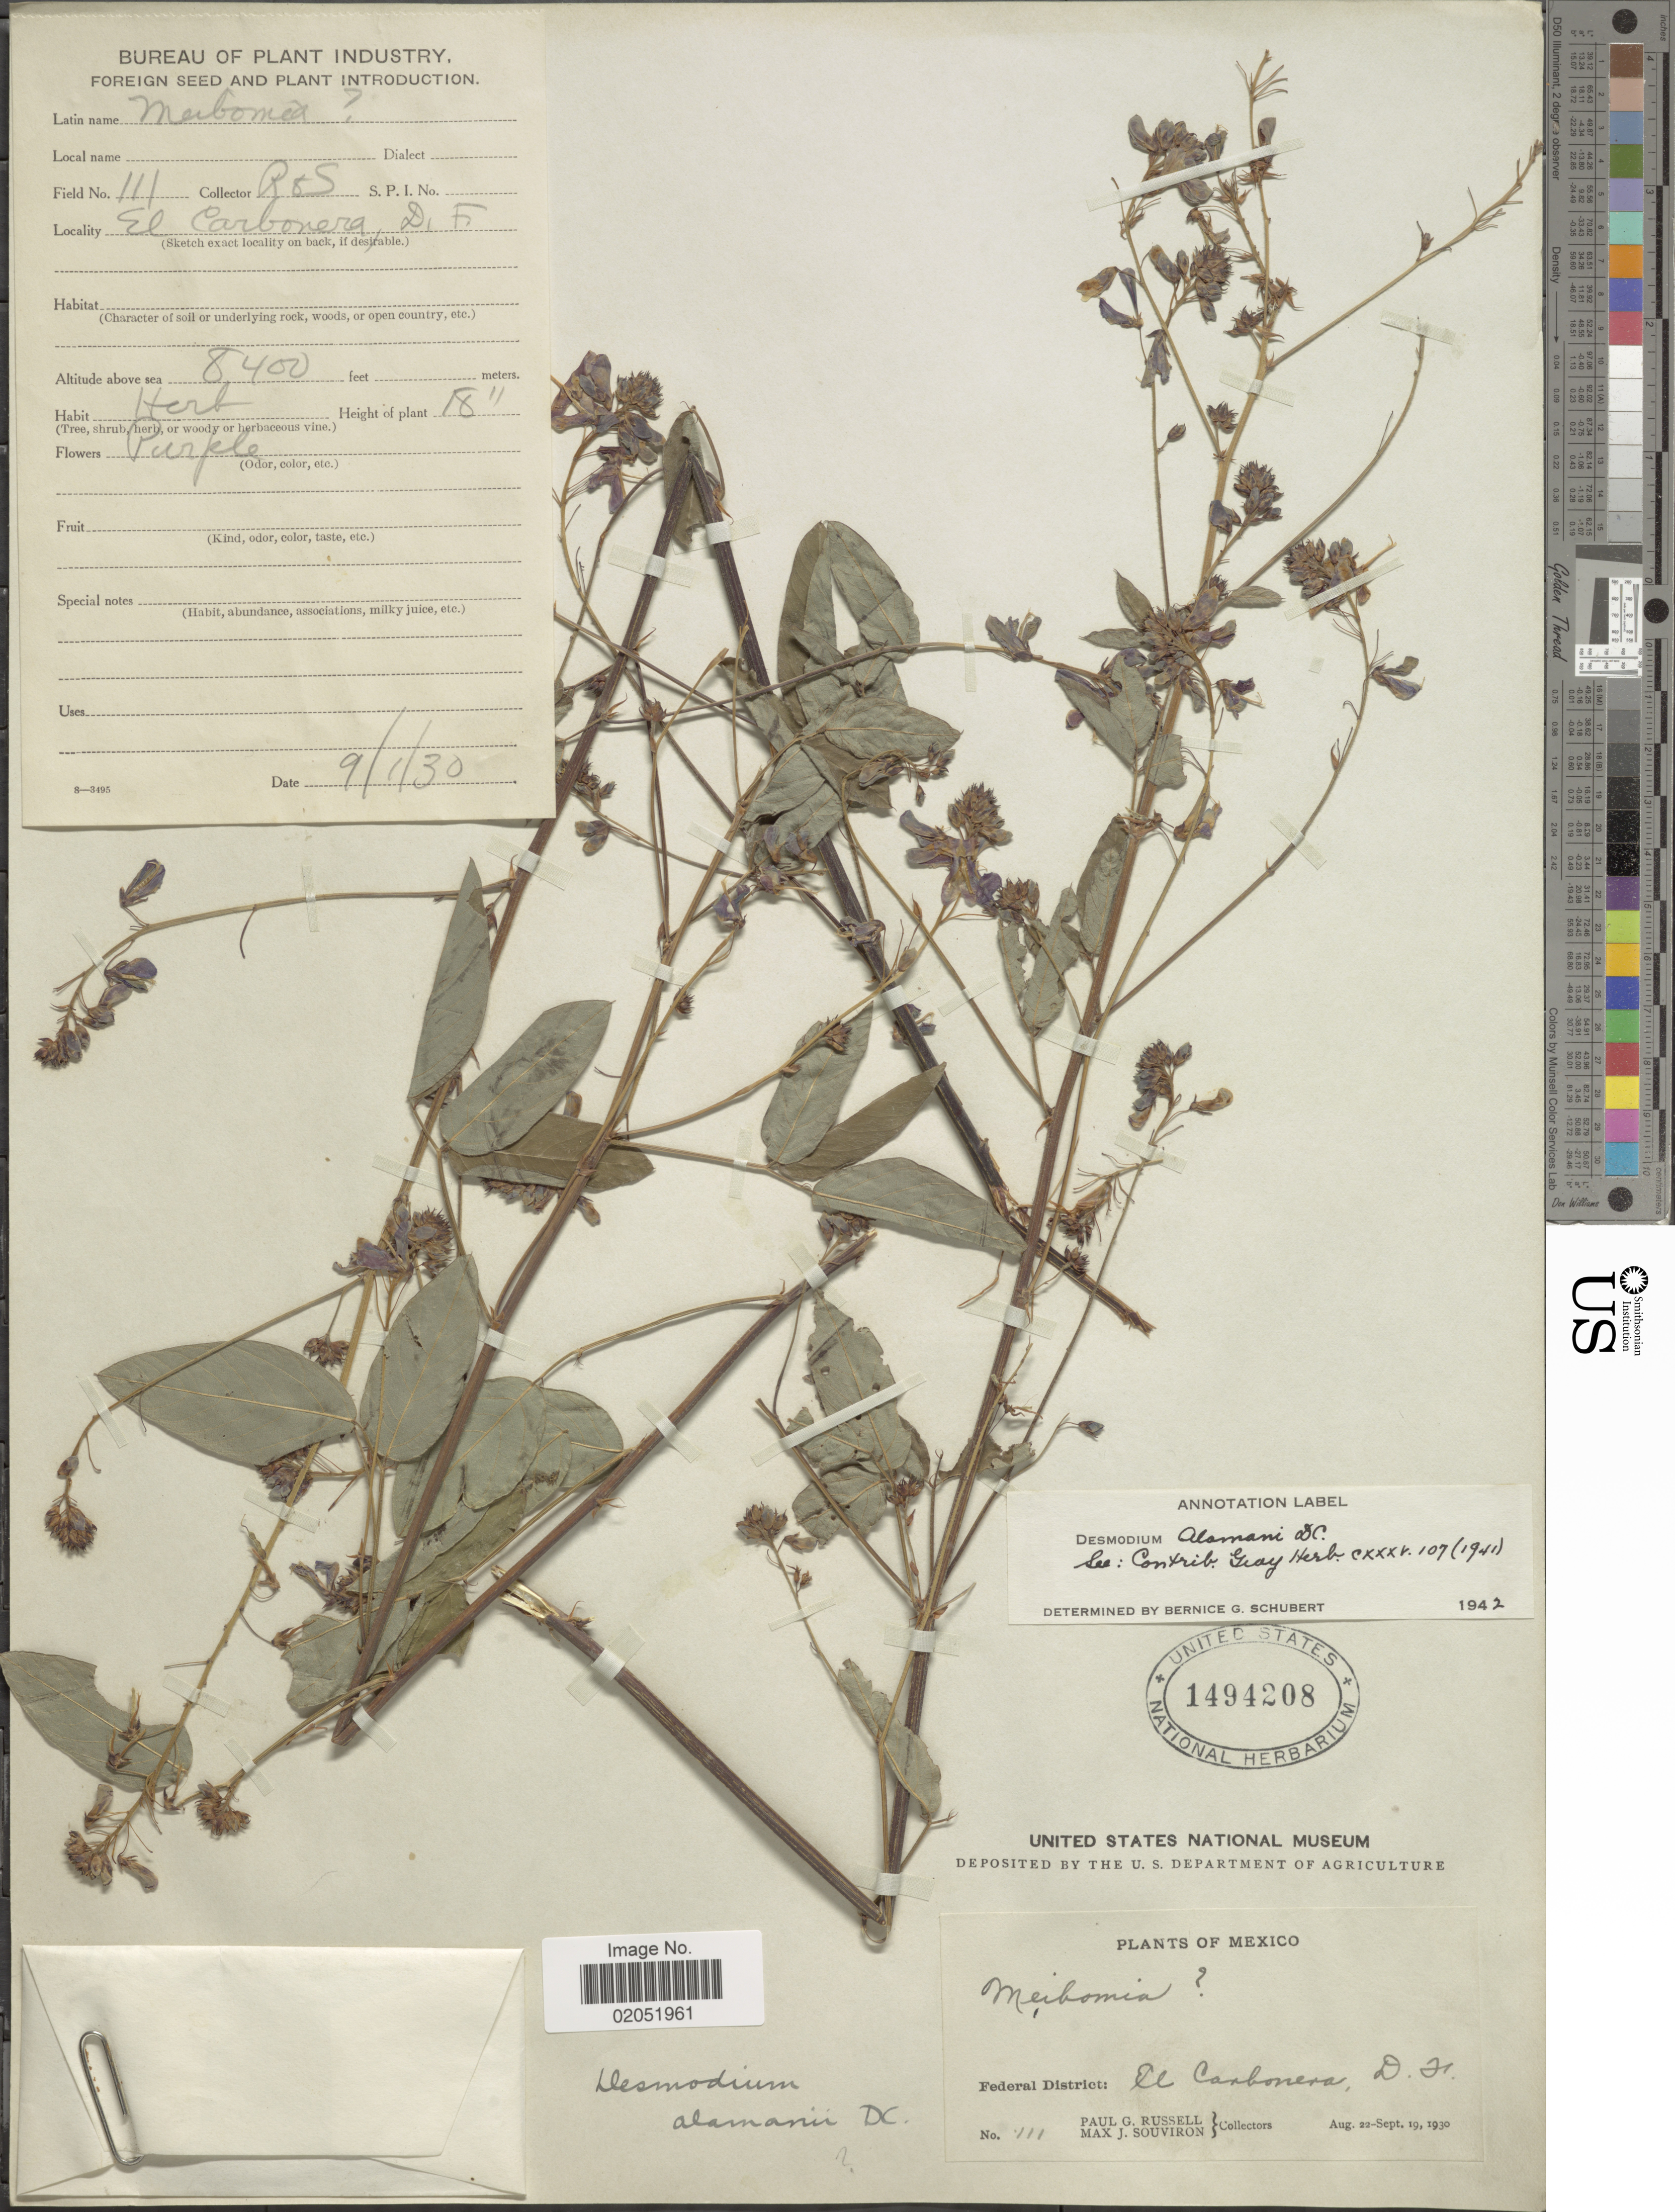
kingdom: Plantae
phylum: Tracheophyta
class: Magnoliopsida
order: Fabales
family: Fabaceae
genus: Desmodium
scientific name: Desmodium alamanii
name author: DC.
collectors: P. G. Russell & M. J. Souviron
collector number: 911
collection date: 1930-08-22/1930-09-19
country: Mexico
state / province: Distrito Federal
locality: Mexico, Federal District: El Carbonera, D.F.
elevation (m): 2560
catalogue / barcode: US 1494208